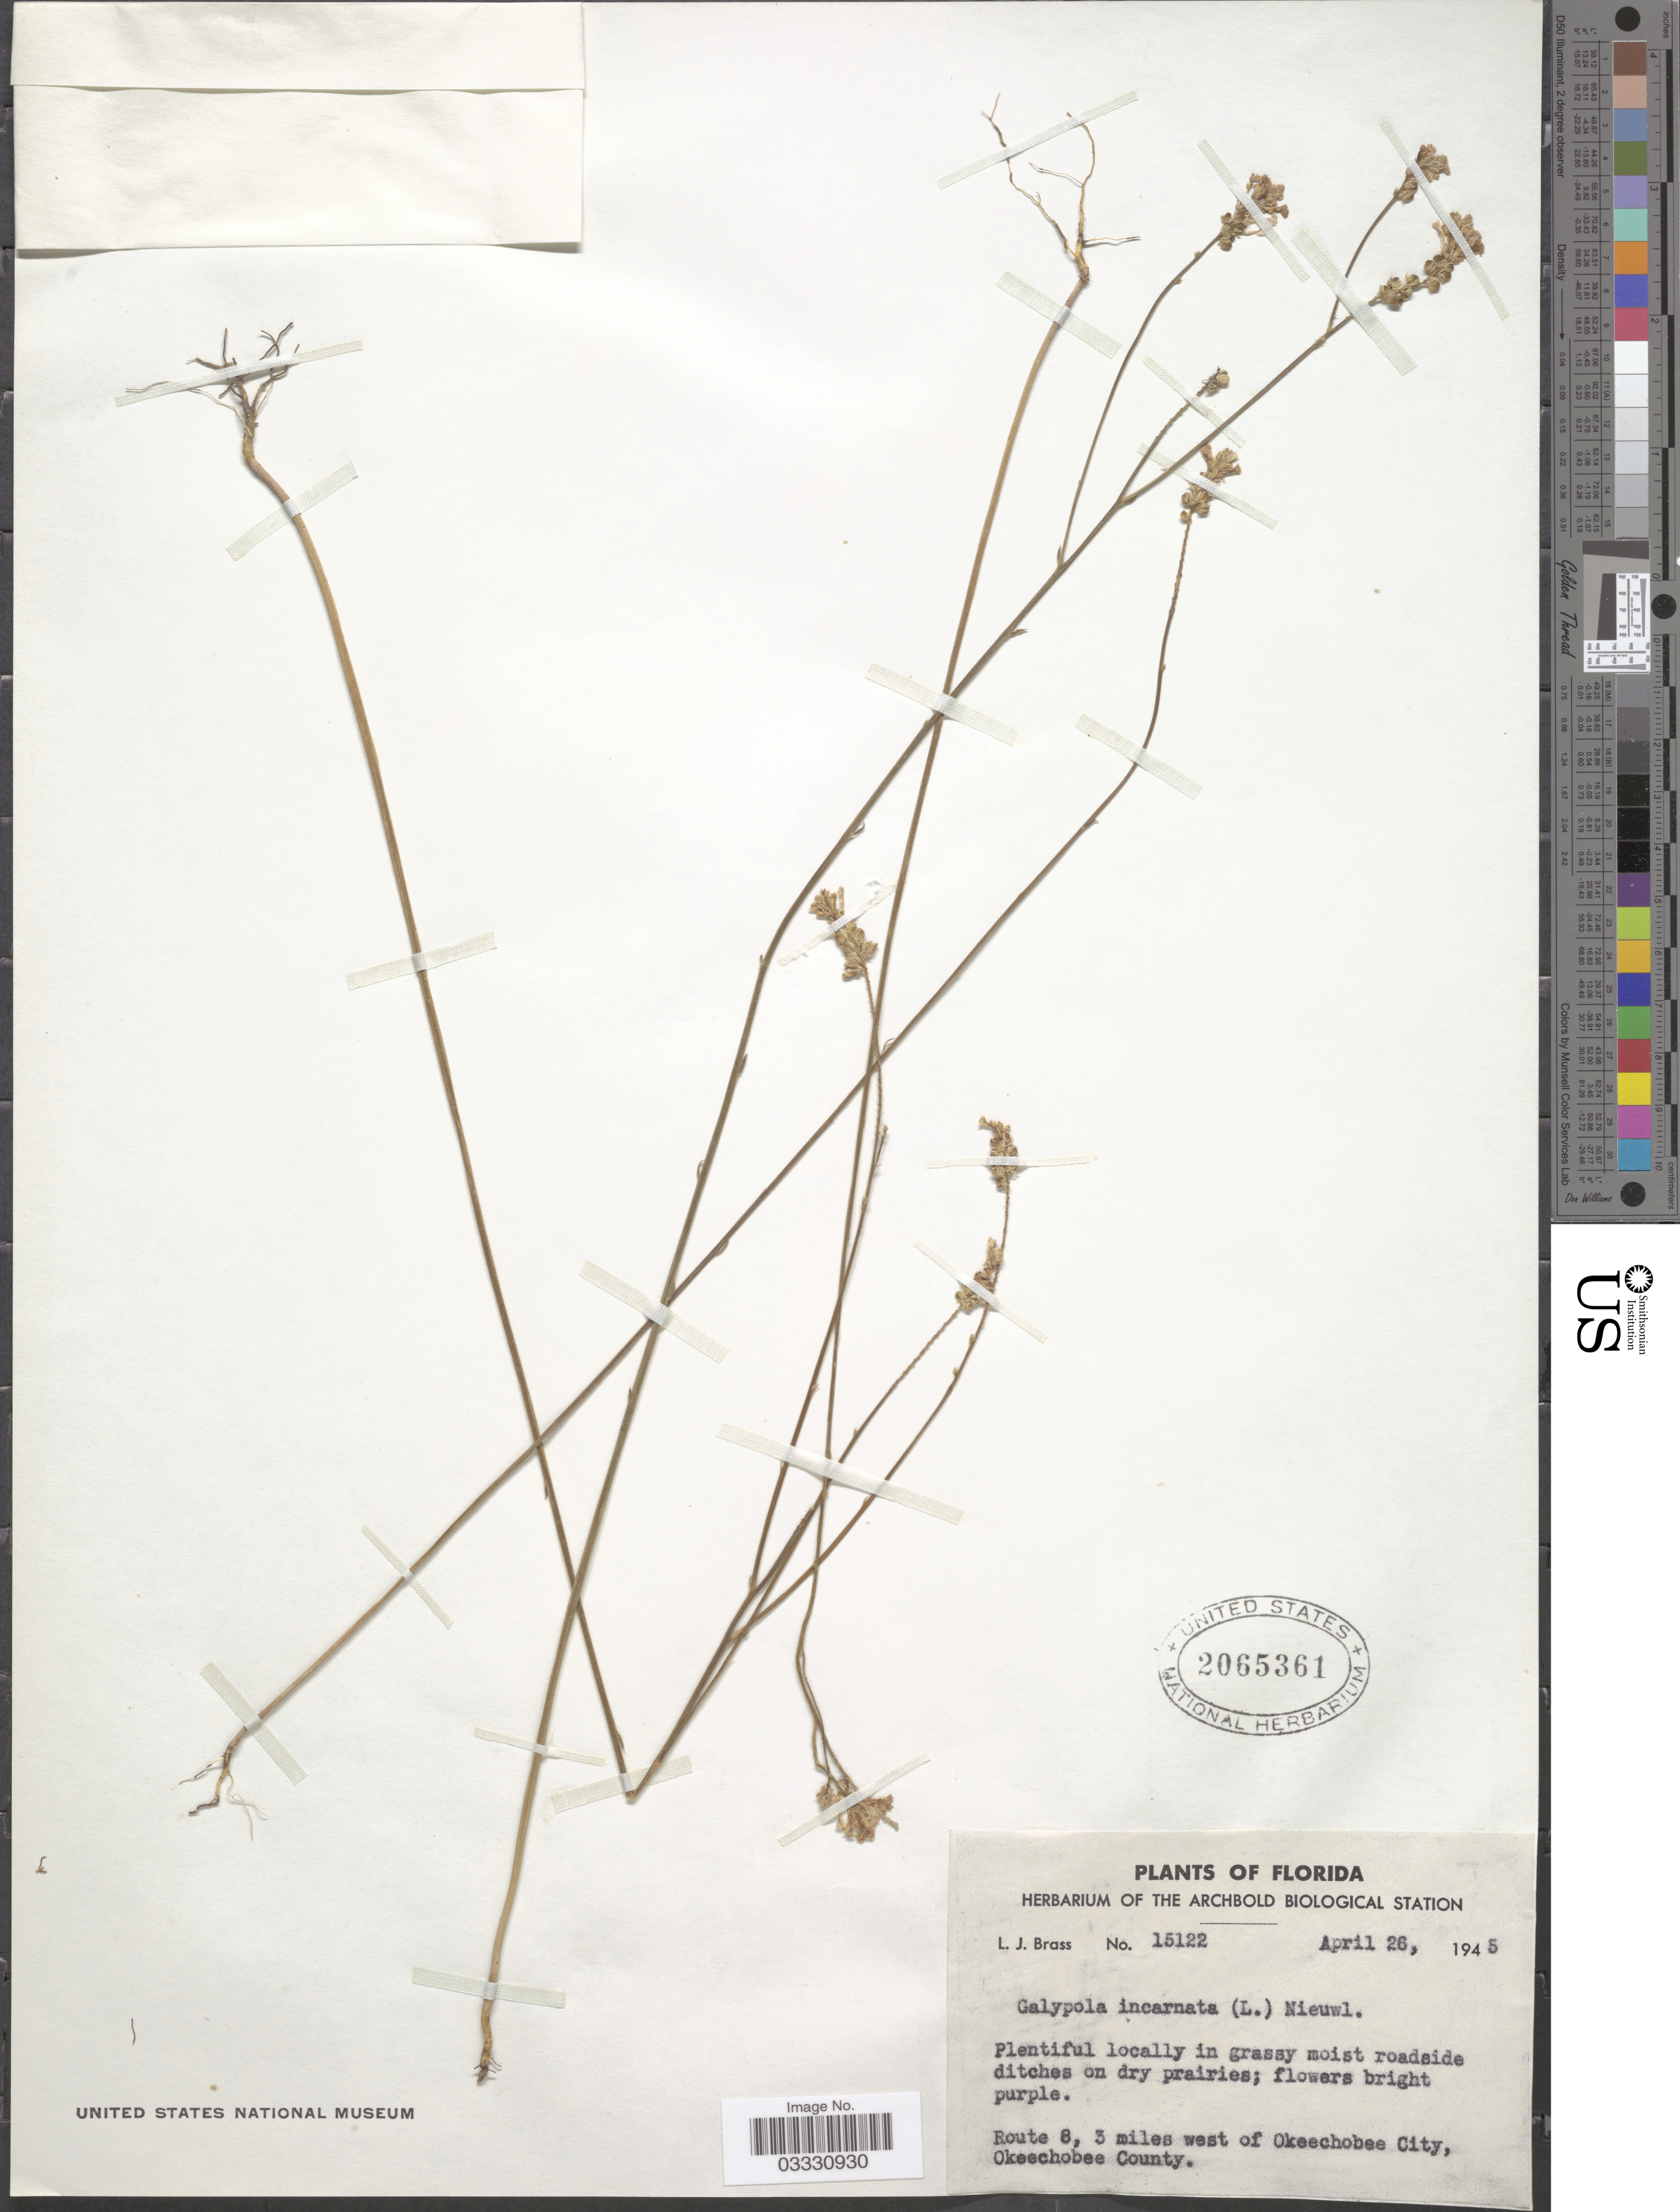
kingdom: Plantae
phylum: Tracheophyta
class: Magnoliopsida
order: Fabales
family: Polygalaceae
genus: Polygala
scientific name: Polygala incarnata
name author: L.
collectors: L. J. Brass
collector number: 15122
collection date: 1945-04-26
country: United States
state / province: Florida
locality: Route 8, 3 miles west of Okeechobee City, Okeechobee County.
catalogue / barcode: US 2065361